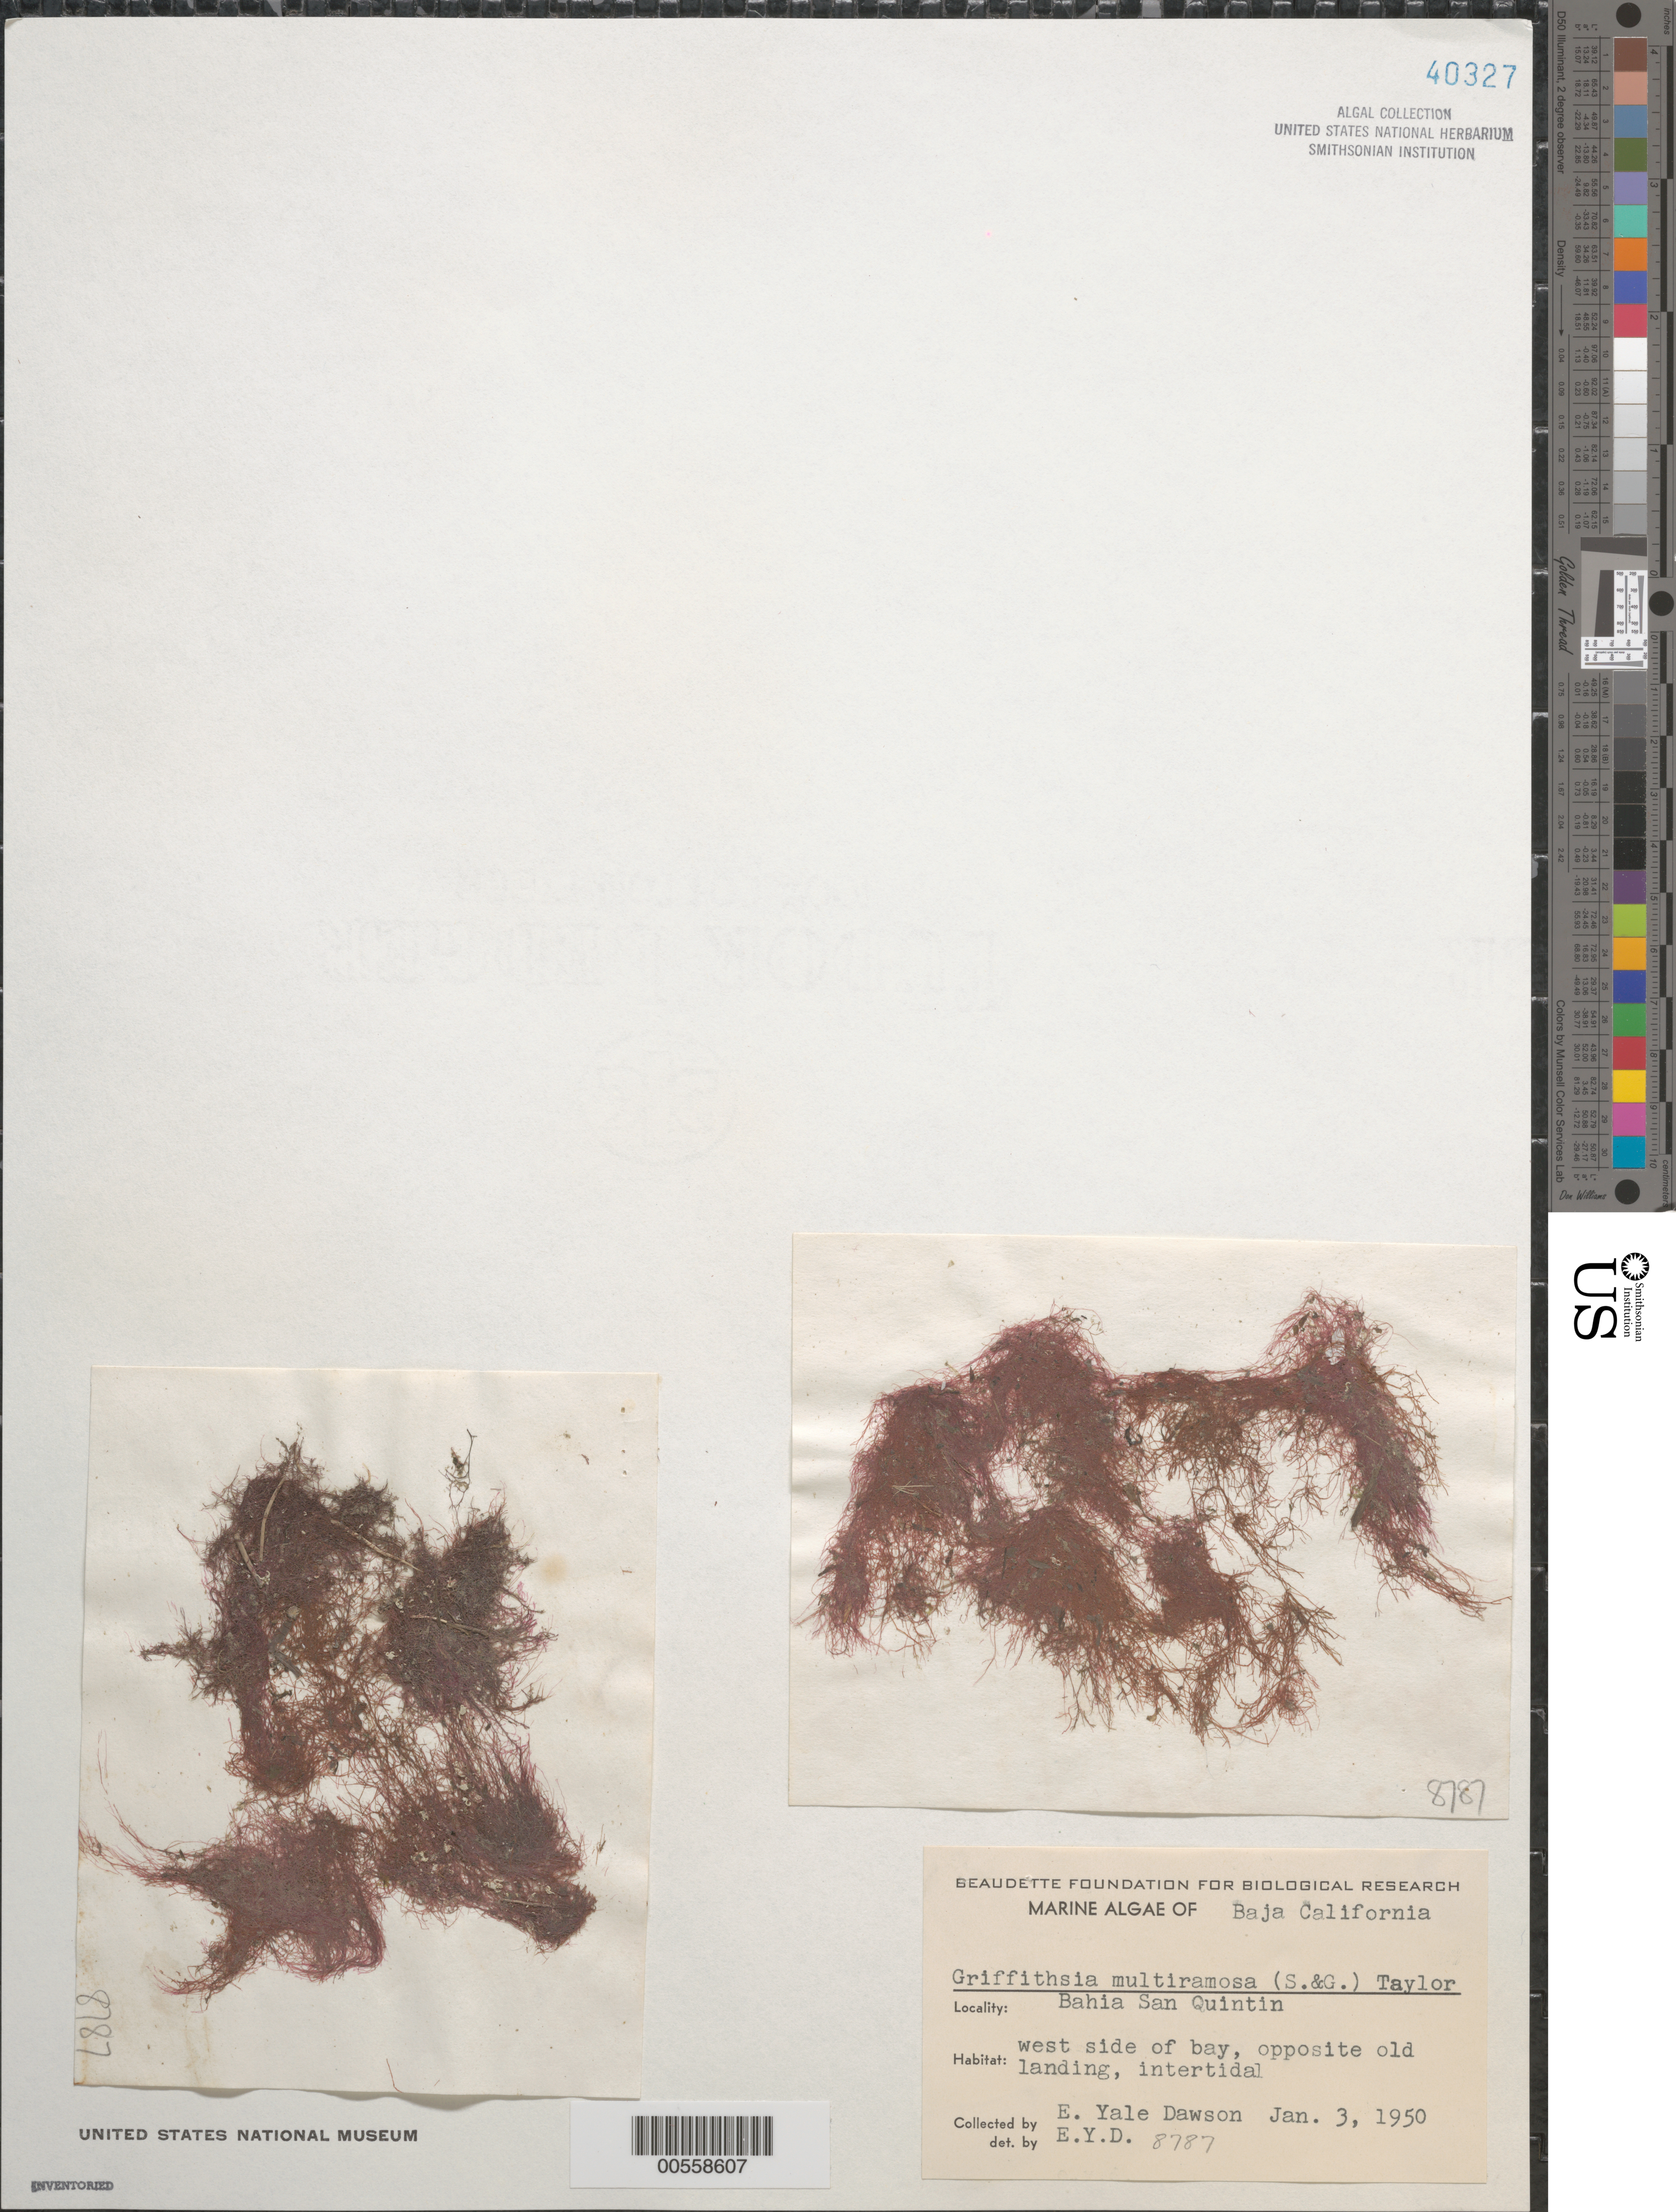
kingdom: Plantae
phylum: Rhodophyta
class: Florideophyceae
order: Ceramiales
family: Wrangeliaceae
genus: Anotrichium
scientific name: Anotrichium multiramosum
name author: (Setchell & N.L. Gardner) Baldock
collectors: E. Y. Dawson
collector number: EYD 8787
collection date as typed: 03 Jan 1950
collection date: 1950-01-03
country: Mexico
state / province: Baja California Norte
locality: Bahia San Quintin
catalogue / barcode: US 40327